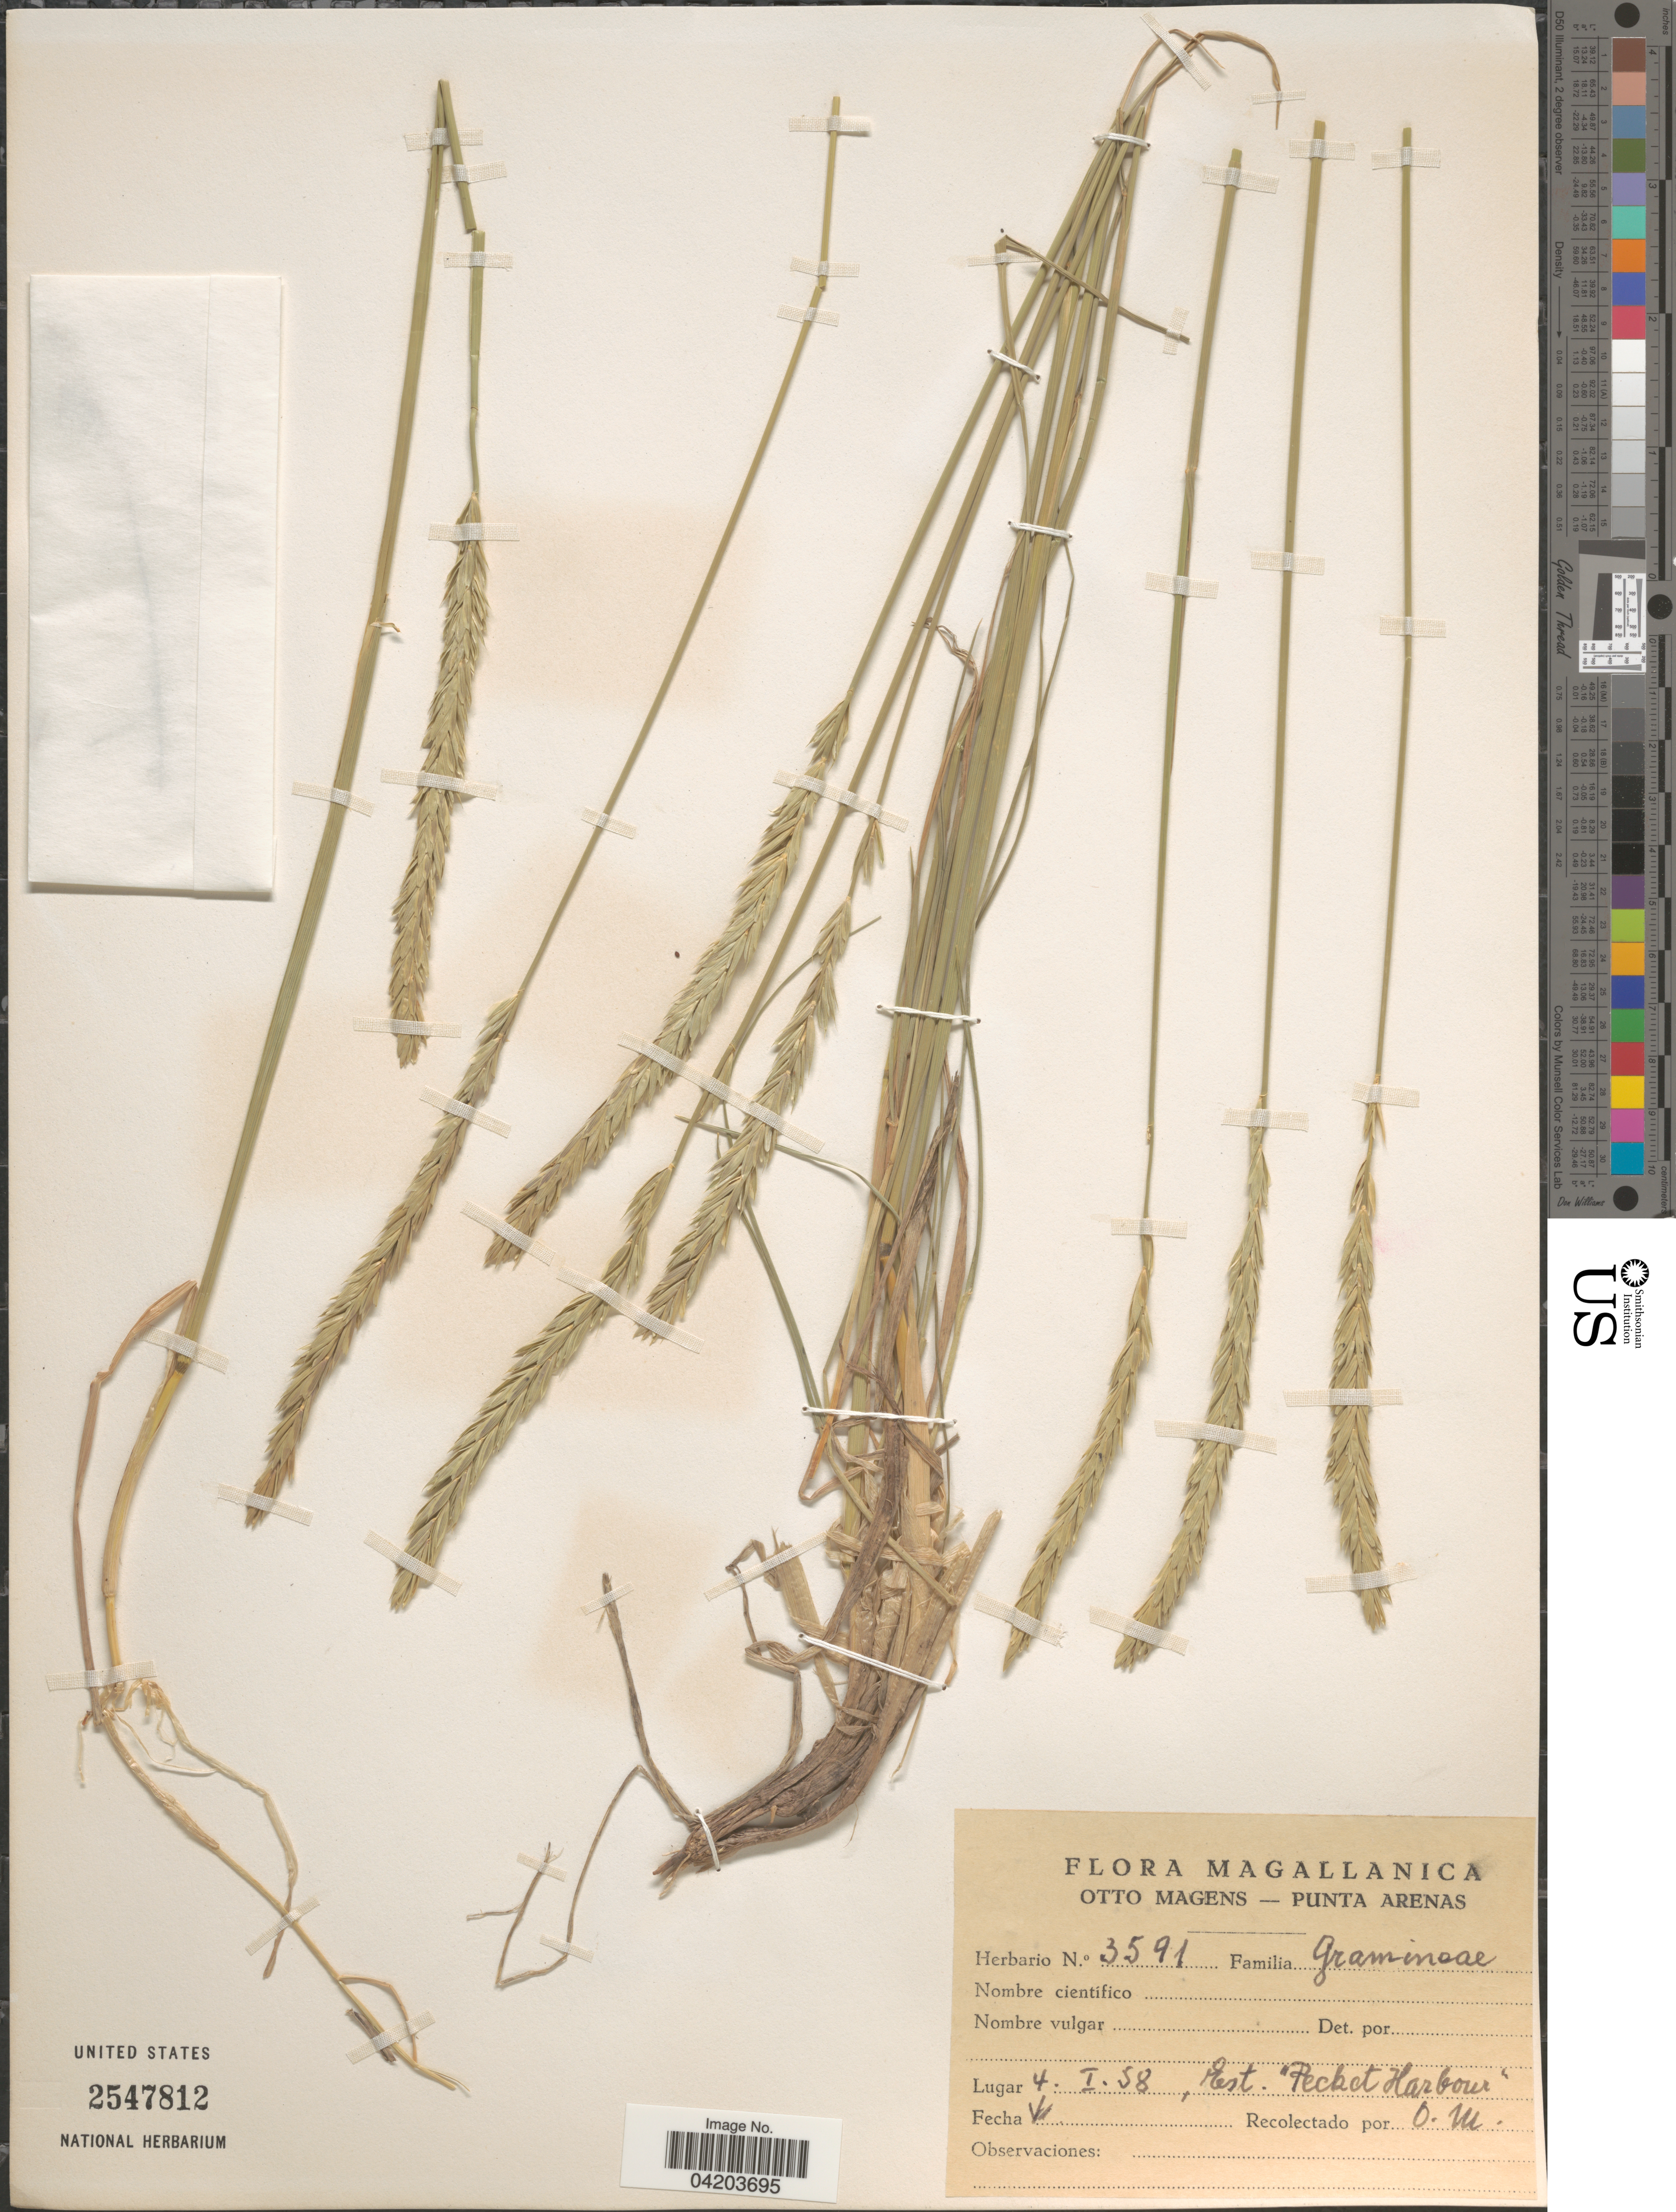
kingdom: Plantae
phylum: Tracheophyta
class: Liliopsida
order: Poales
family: Poaceae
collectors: O. Magens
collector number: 3591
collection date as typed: Transcribed d/m/y: 4/1/58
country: Chile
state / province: Magallanes y de la Antártica Chilena (XII)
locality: Magallanica. Punta Arenas. Est. "Pecket Harbour".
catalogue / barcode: US 2547812